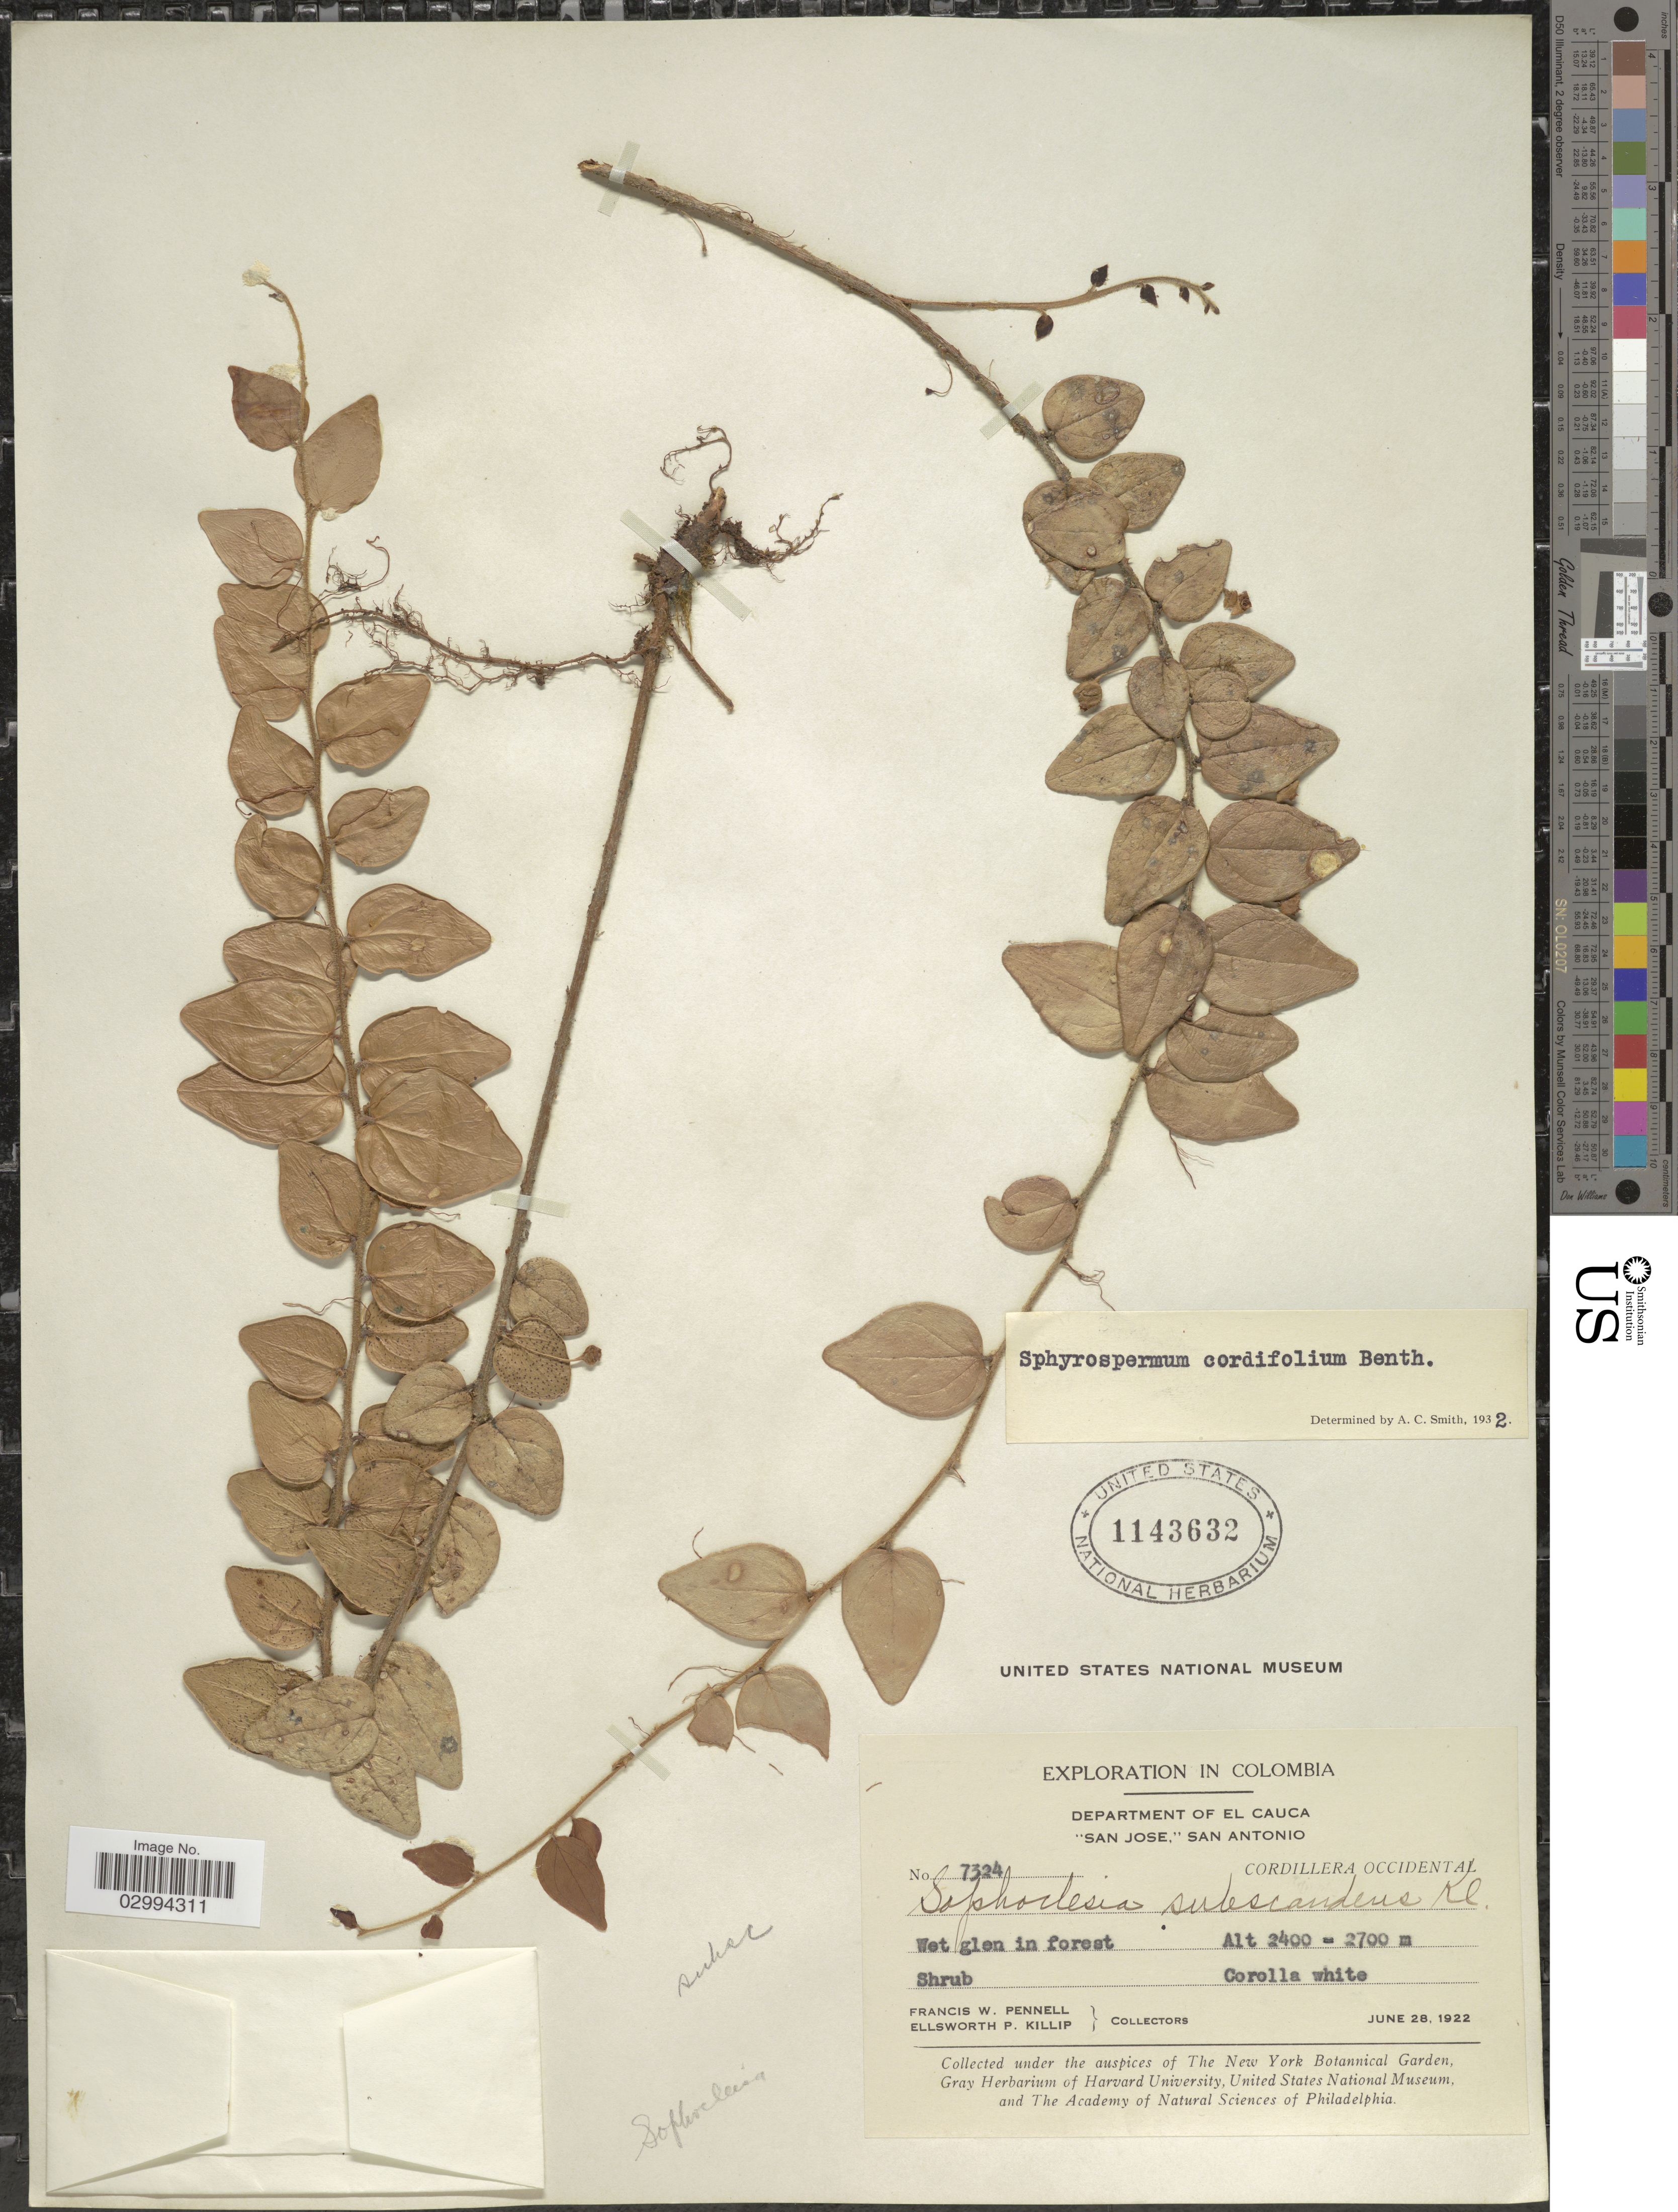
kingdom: Plantae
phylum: Tracheophyta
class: Magnoliopsida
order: Ericales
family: Ericaceae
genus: Sphyrospermum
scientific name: Sphyrospermum cordifolium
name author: Benth.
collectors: F. W. Pennell & E. P. Killip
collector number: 7324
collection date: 1922-06-28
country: Colombia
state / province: Cauca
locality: Department of El Cauca, "San Jose," San Antonio, Cordillera Occidental.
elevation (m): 2400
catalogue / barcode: US 1143632